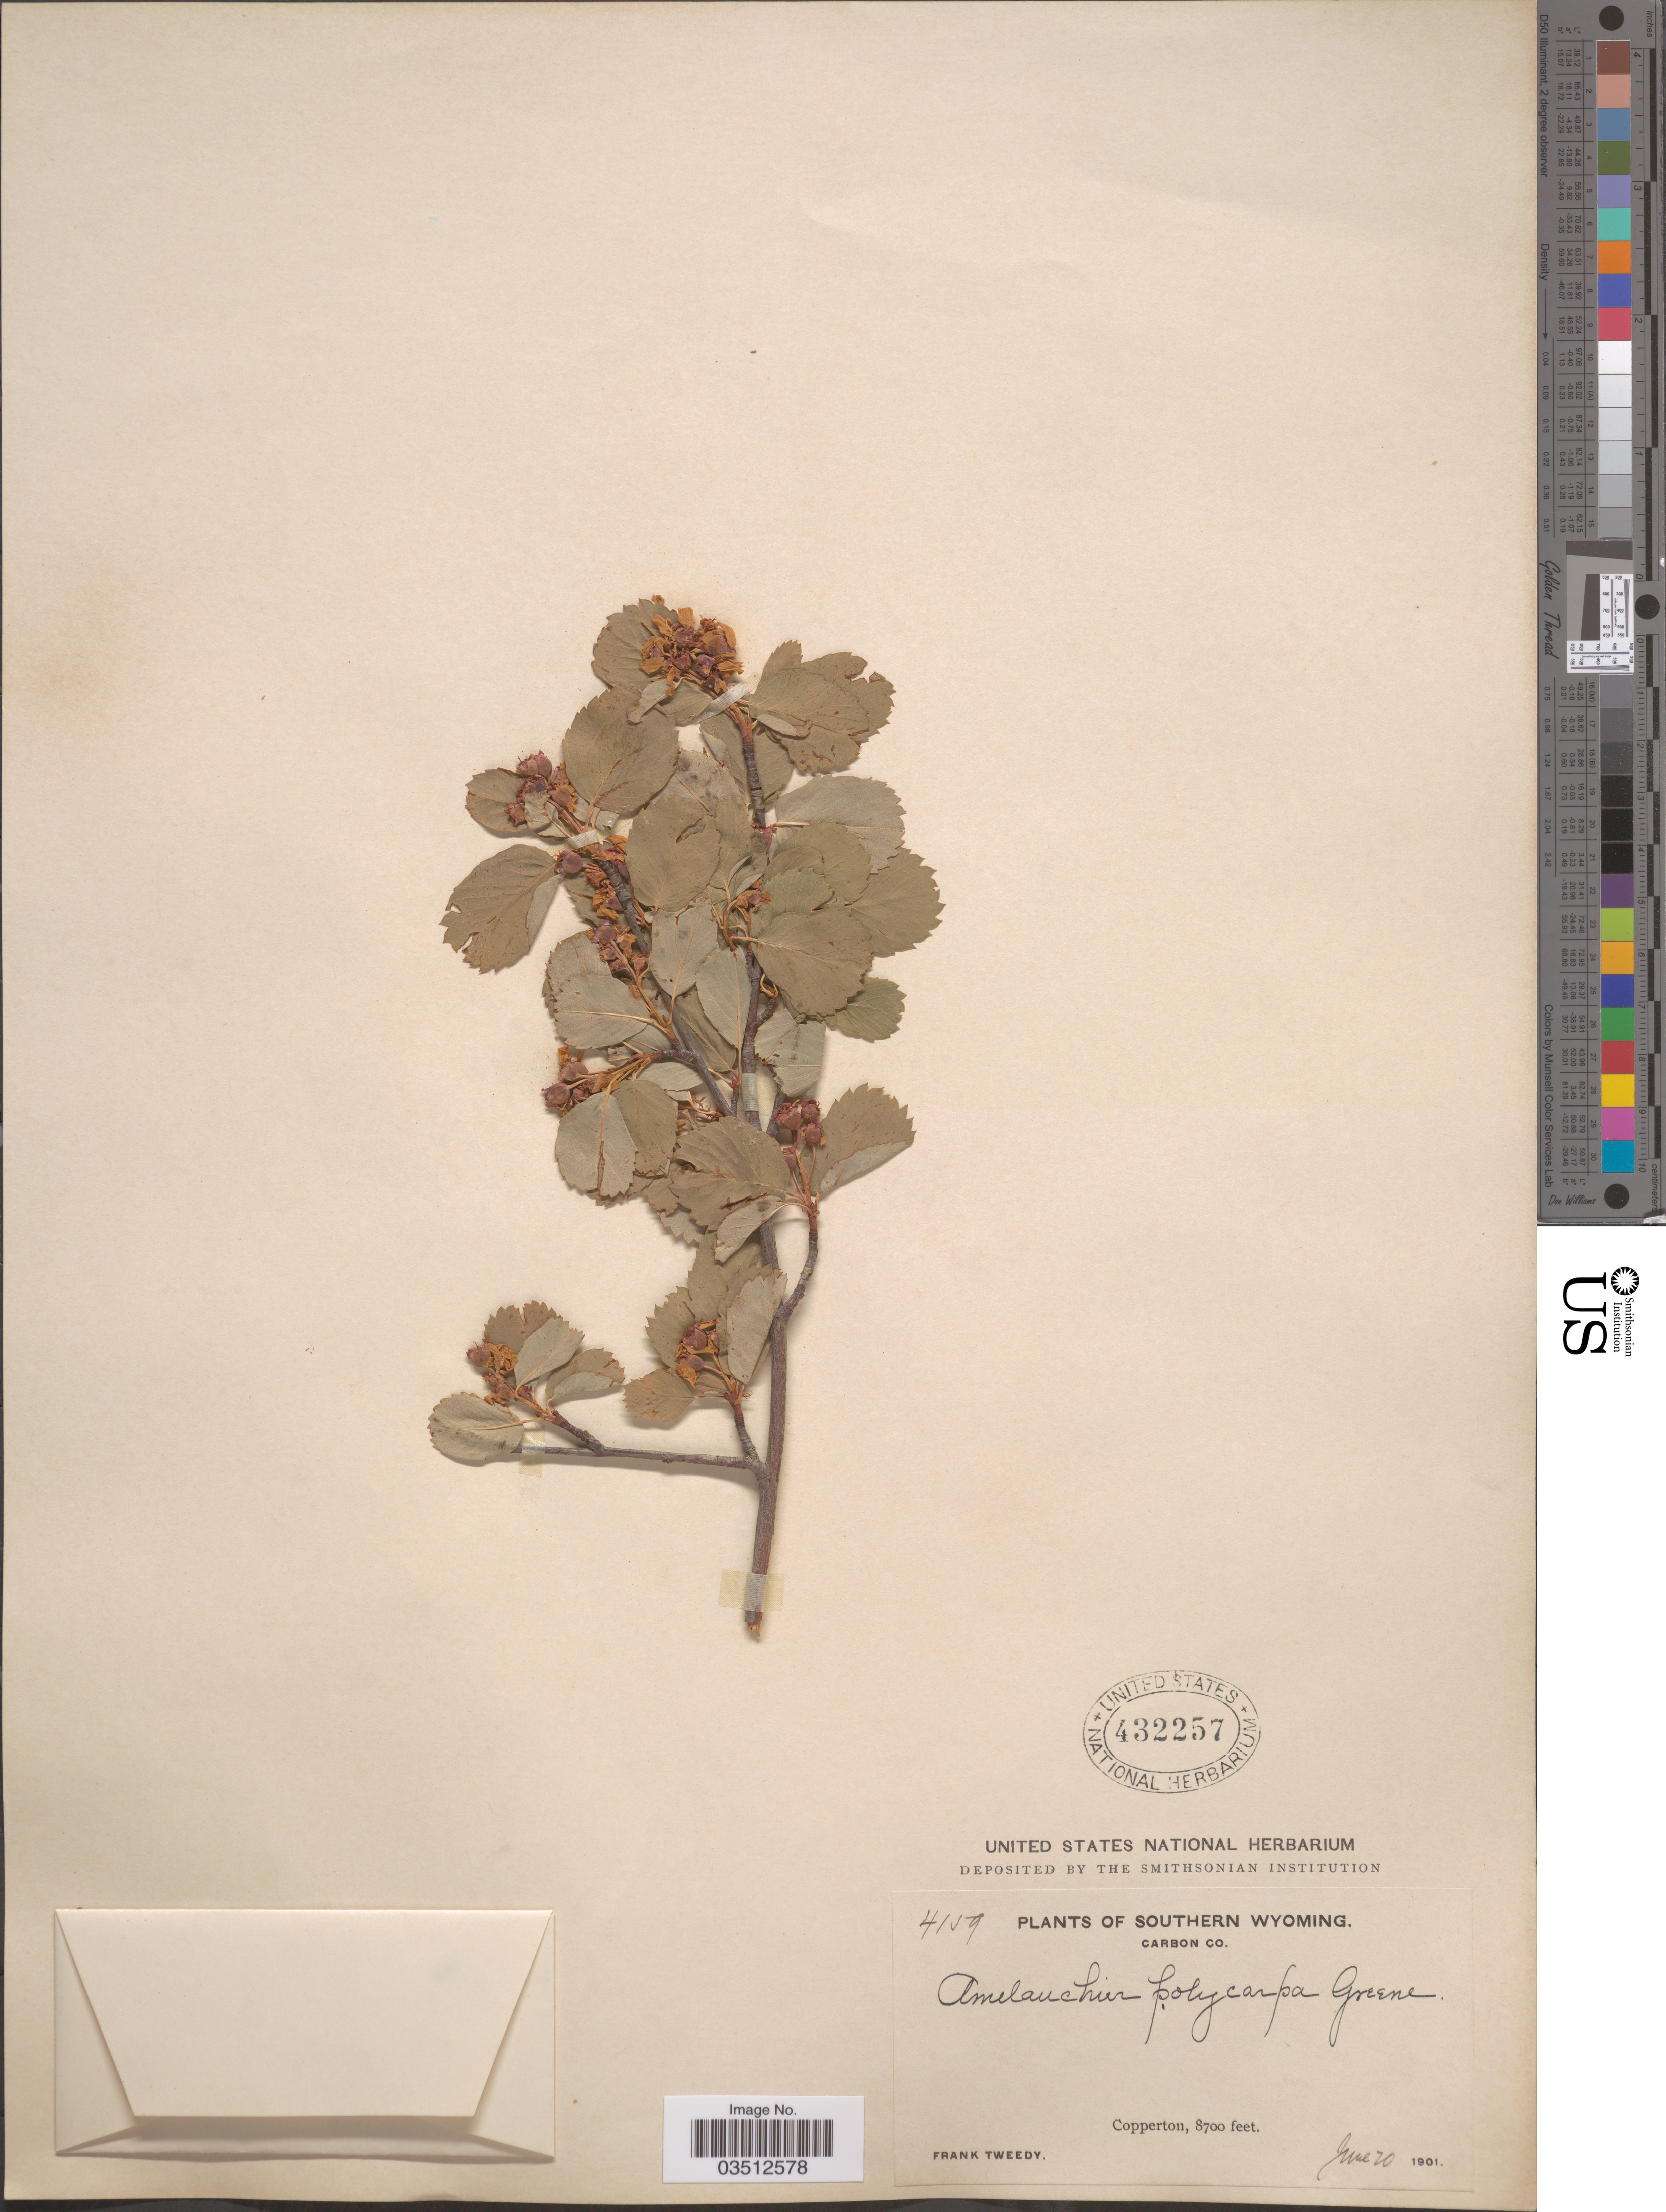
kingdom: Plantae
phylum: Tracheophyta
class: Magnoliopsida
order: Rosales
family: Rosaceae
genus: Amelanchier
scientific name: Amelanchier prunifolia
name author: Greene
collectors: F. Tweedy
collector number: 4159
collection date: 1901-06-20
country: United States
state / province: Wyoming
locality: Southern Wyoming. Carbon Co. Copperton.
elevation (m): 2652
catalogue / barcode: US 432257